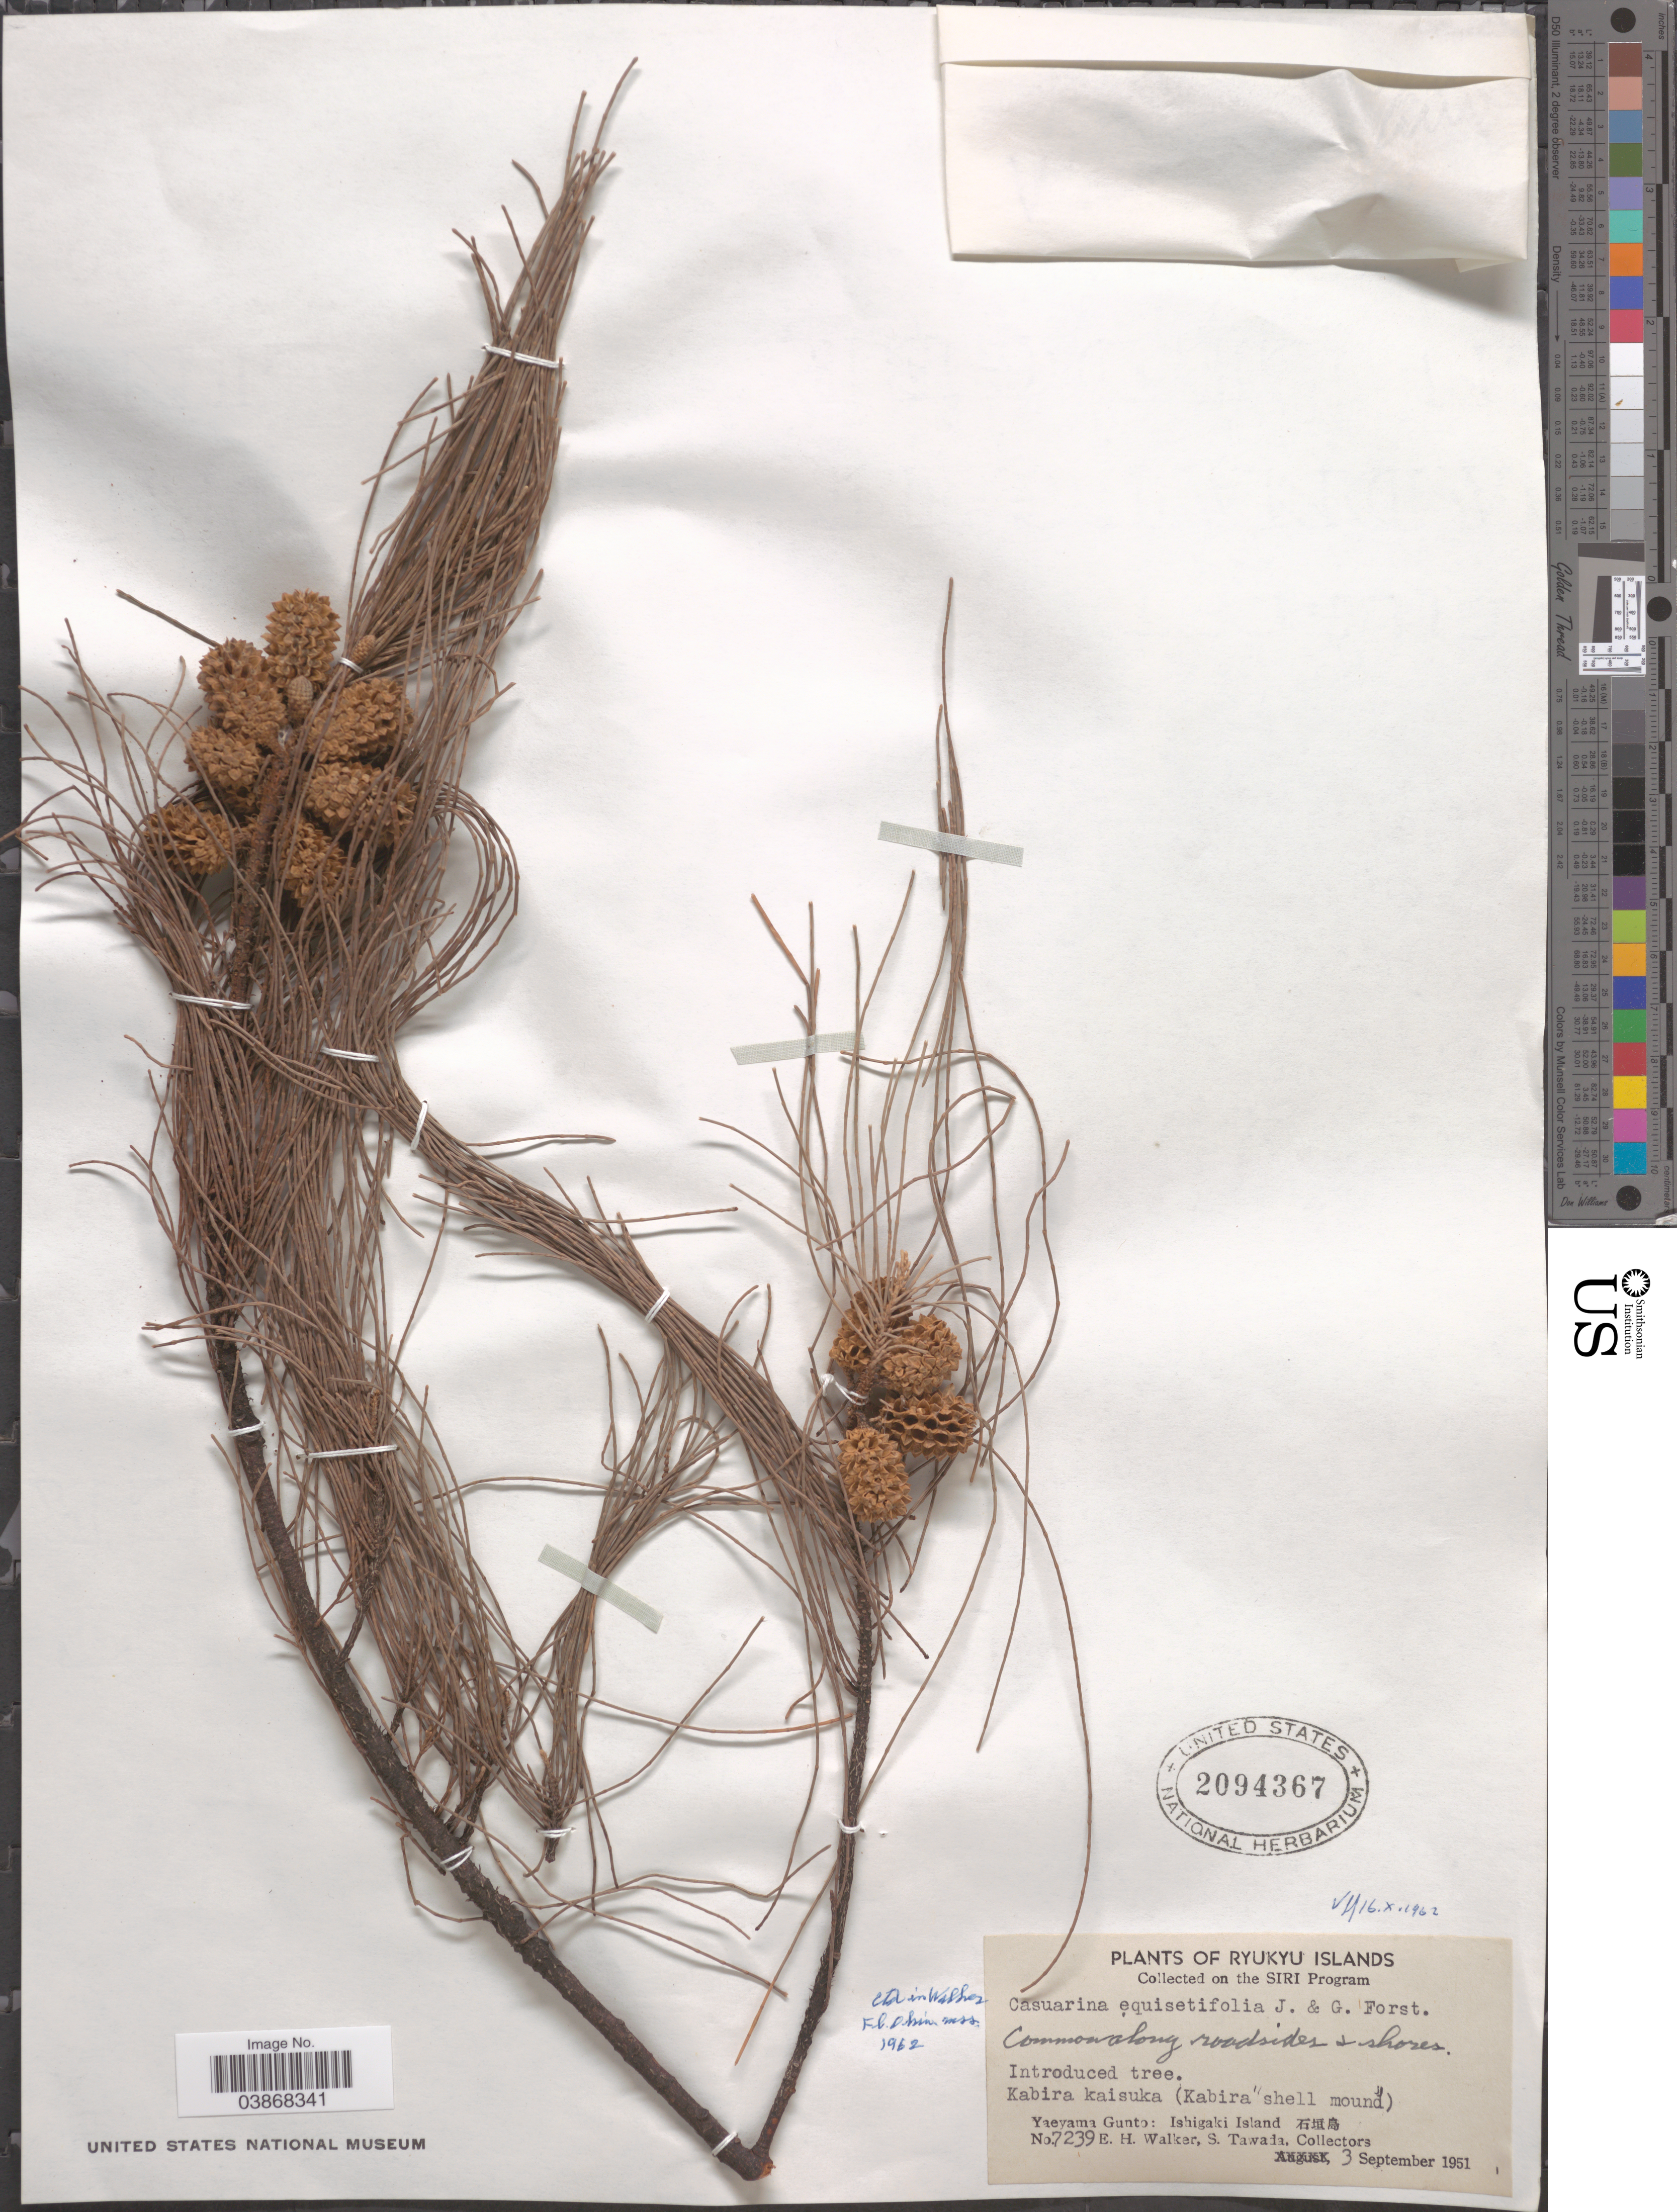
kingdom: Plantae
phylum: Tracheophyta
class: Magnoliopsida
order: Fagales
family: Casuarinaceae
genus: Casuarina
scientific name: Casuarina equisetifolia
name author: L.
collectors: E. H. Walker & S. Tawada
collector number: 7239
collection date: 1951-09-03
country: Japan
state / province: Okinawa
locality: Ryukyu Islands. Kabira kaisuka (Kabira shell mound). Yaeyama Gunto: Ishigaki Island, X.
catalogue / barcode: US 2094367